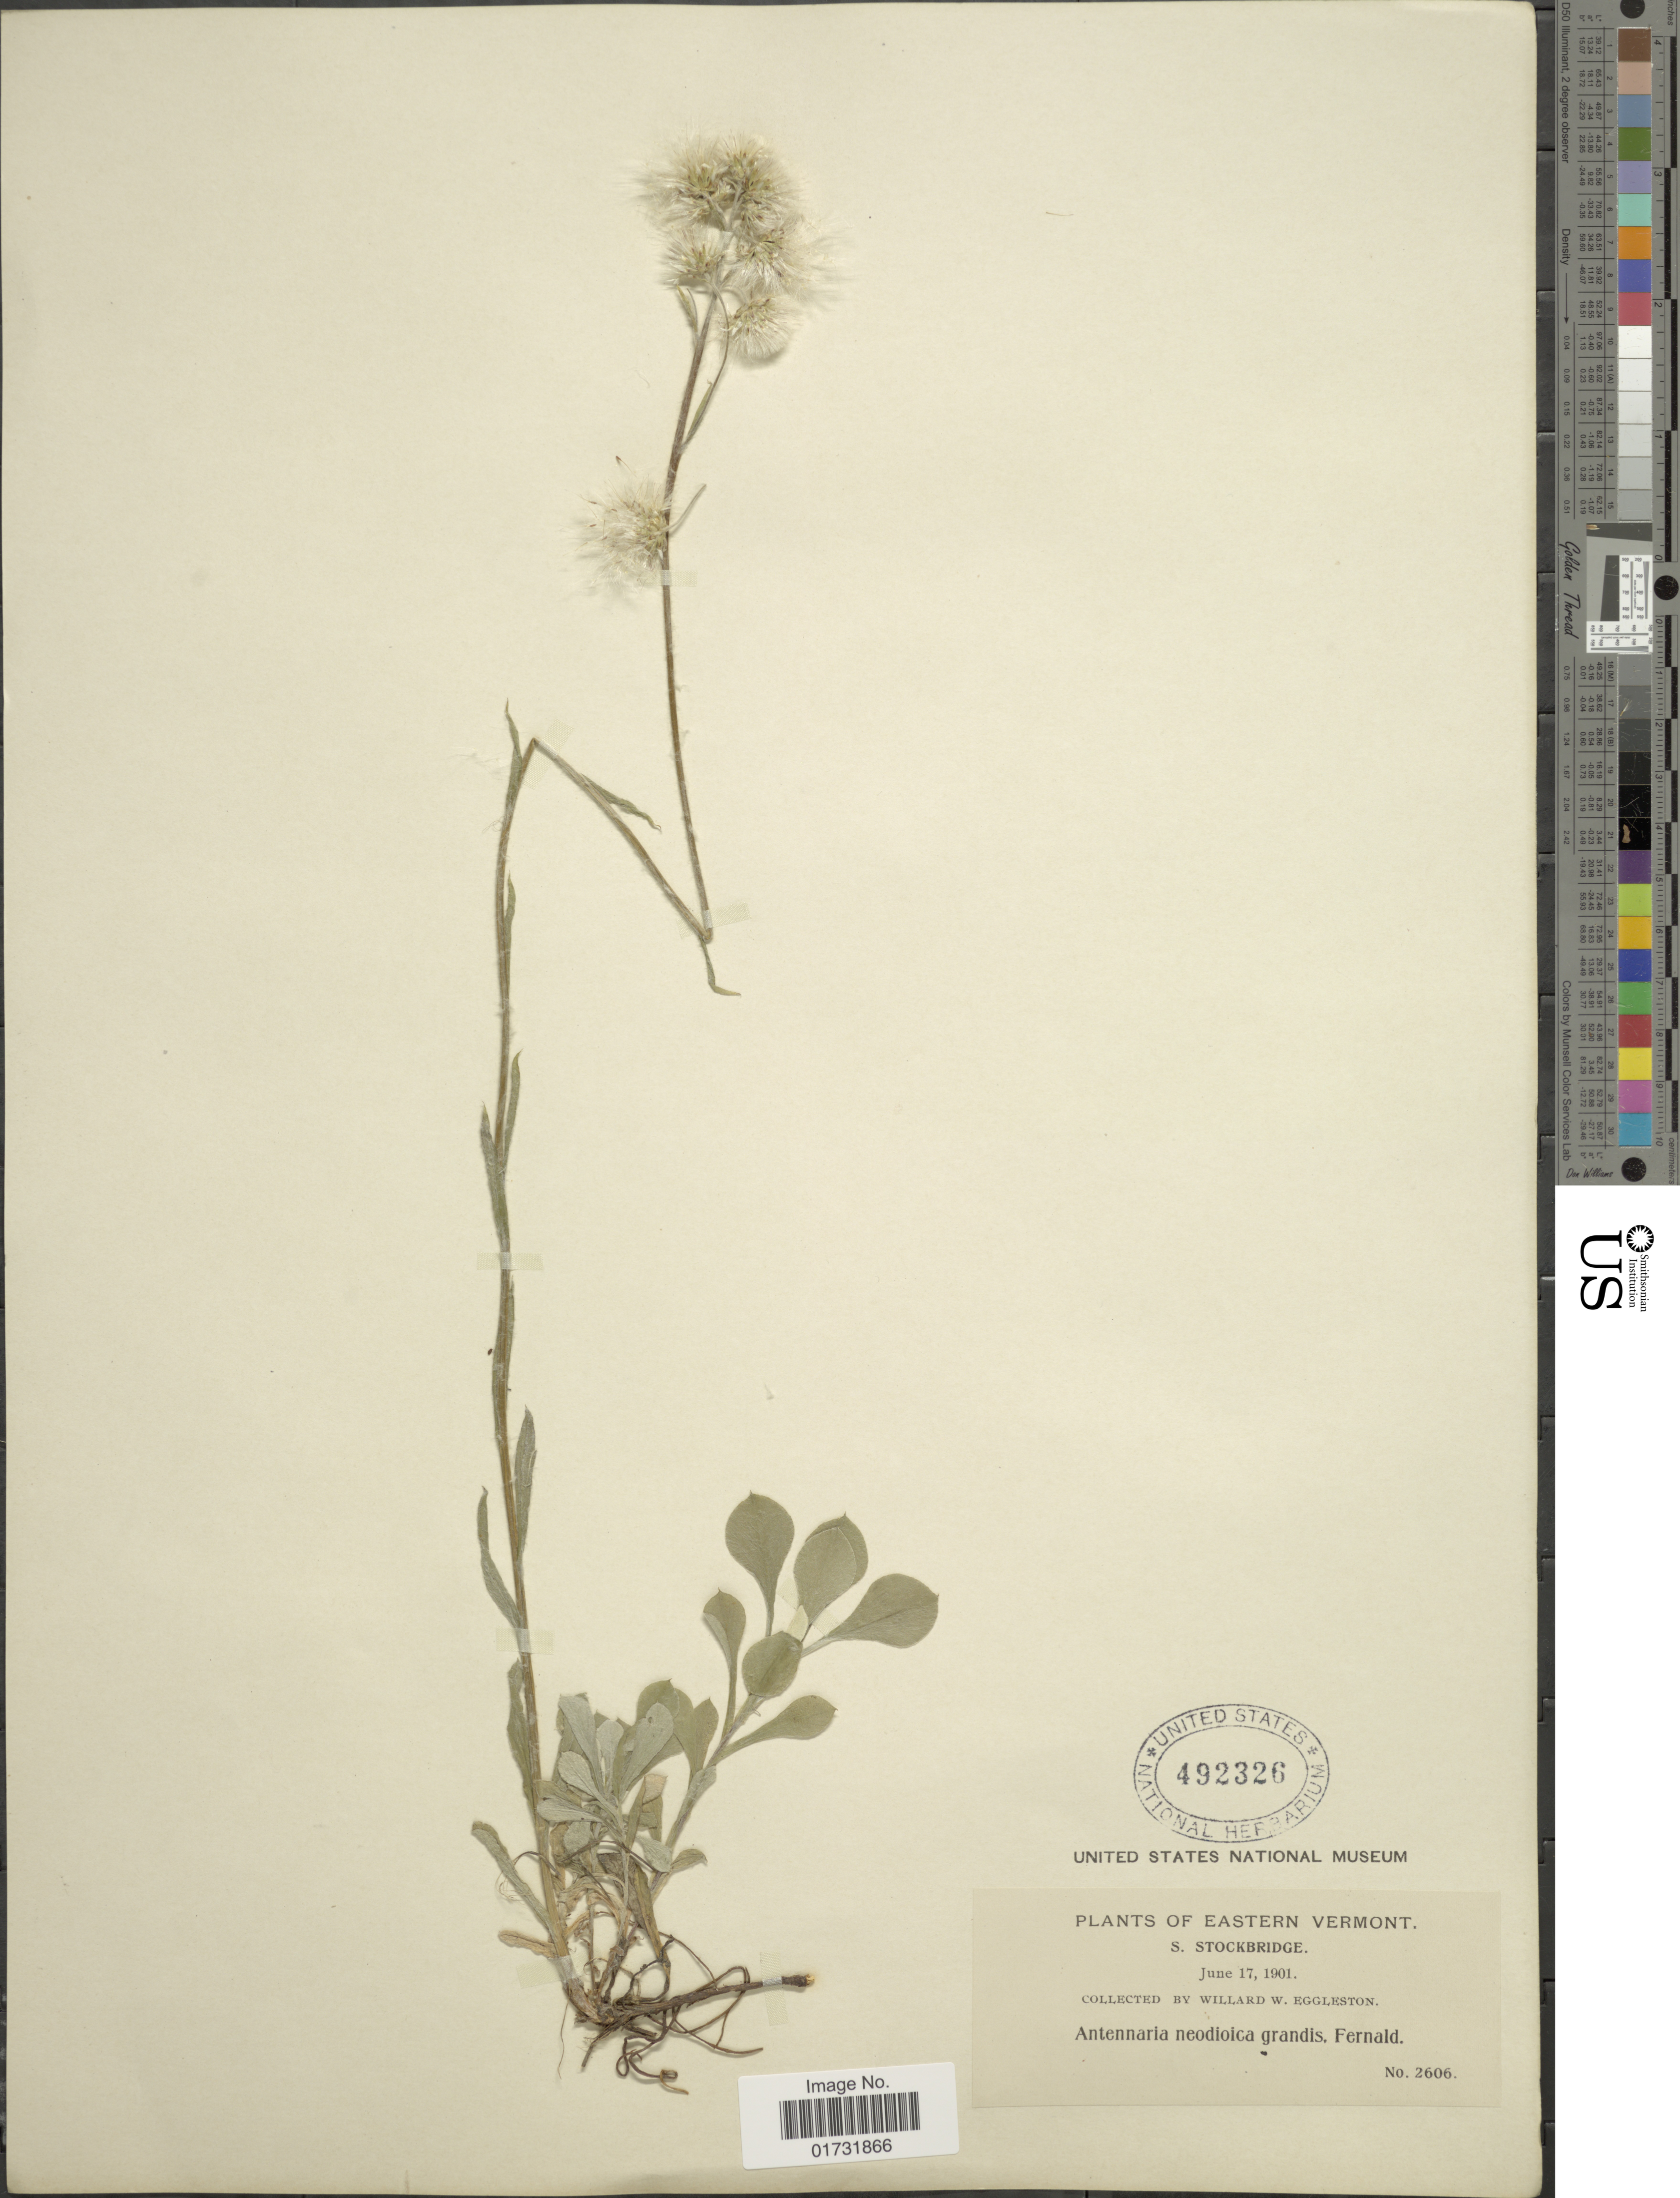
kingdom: Plantae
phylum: Tracheophyta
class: Magnoliopsida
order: Asterales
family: Asteraceae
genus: Antennaria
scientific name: Antennaria neodioica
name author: Greene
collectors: W. W. Eggleston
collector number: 2606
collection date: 1901-06-17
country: United States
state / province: Vermont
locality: Eastern Vermont. S. Stockbridge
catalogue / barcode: US 492326